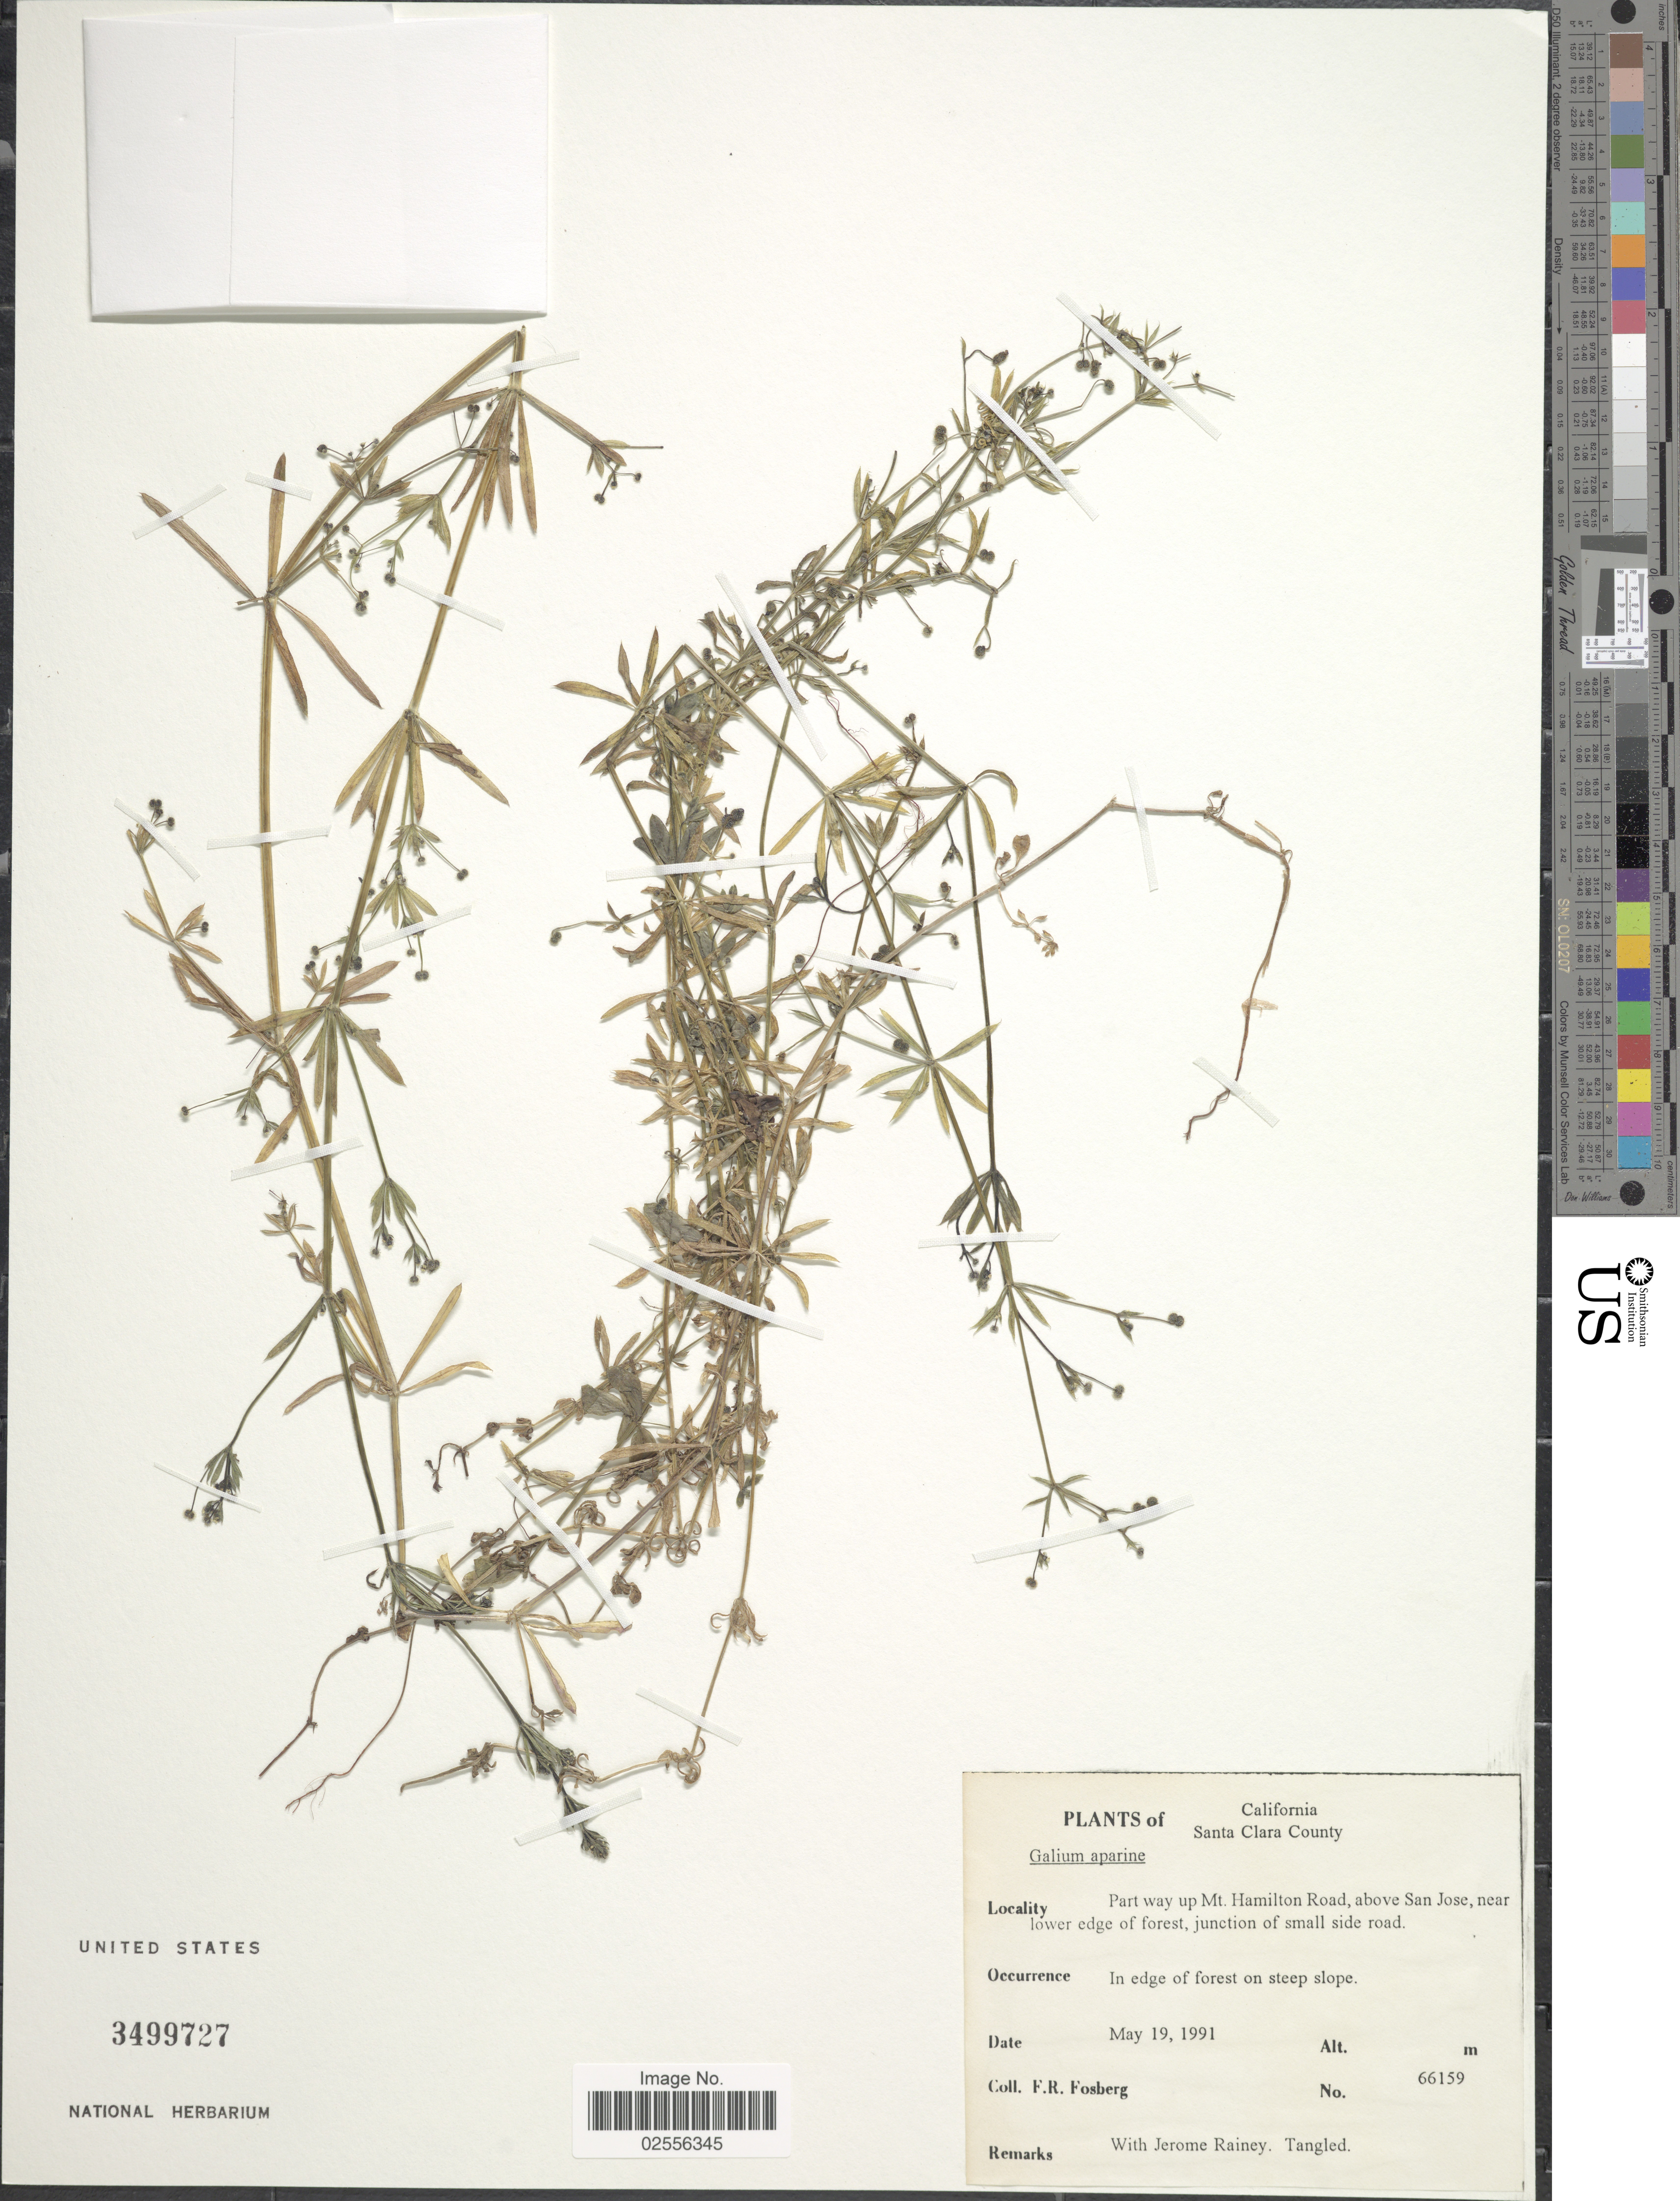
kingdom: Plantae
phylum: Tracheophyta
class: Magnoliopsida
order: Gentianales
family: Rubiaceae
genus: Galium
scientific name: Galium aparine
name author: L.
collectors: F. R. Fosberg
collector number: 66159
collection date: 1991-05-19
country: United States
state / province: California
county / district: Santa Clara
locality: Santa Clara County. Part way up Mt. Hamilton Road, above San Jose, near lower edge of forest, junction of small side road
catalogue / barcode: US 3499727